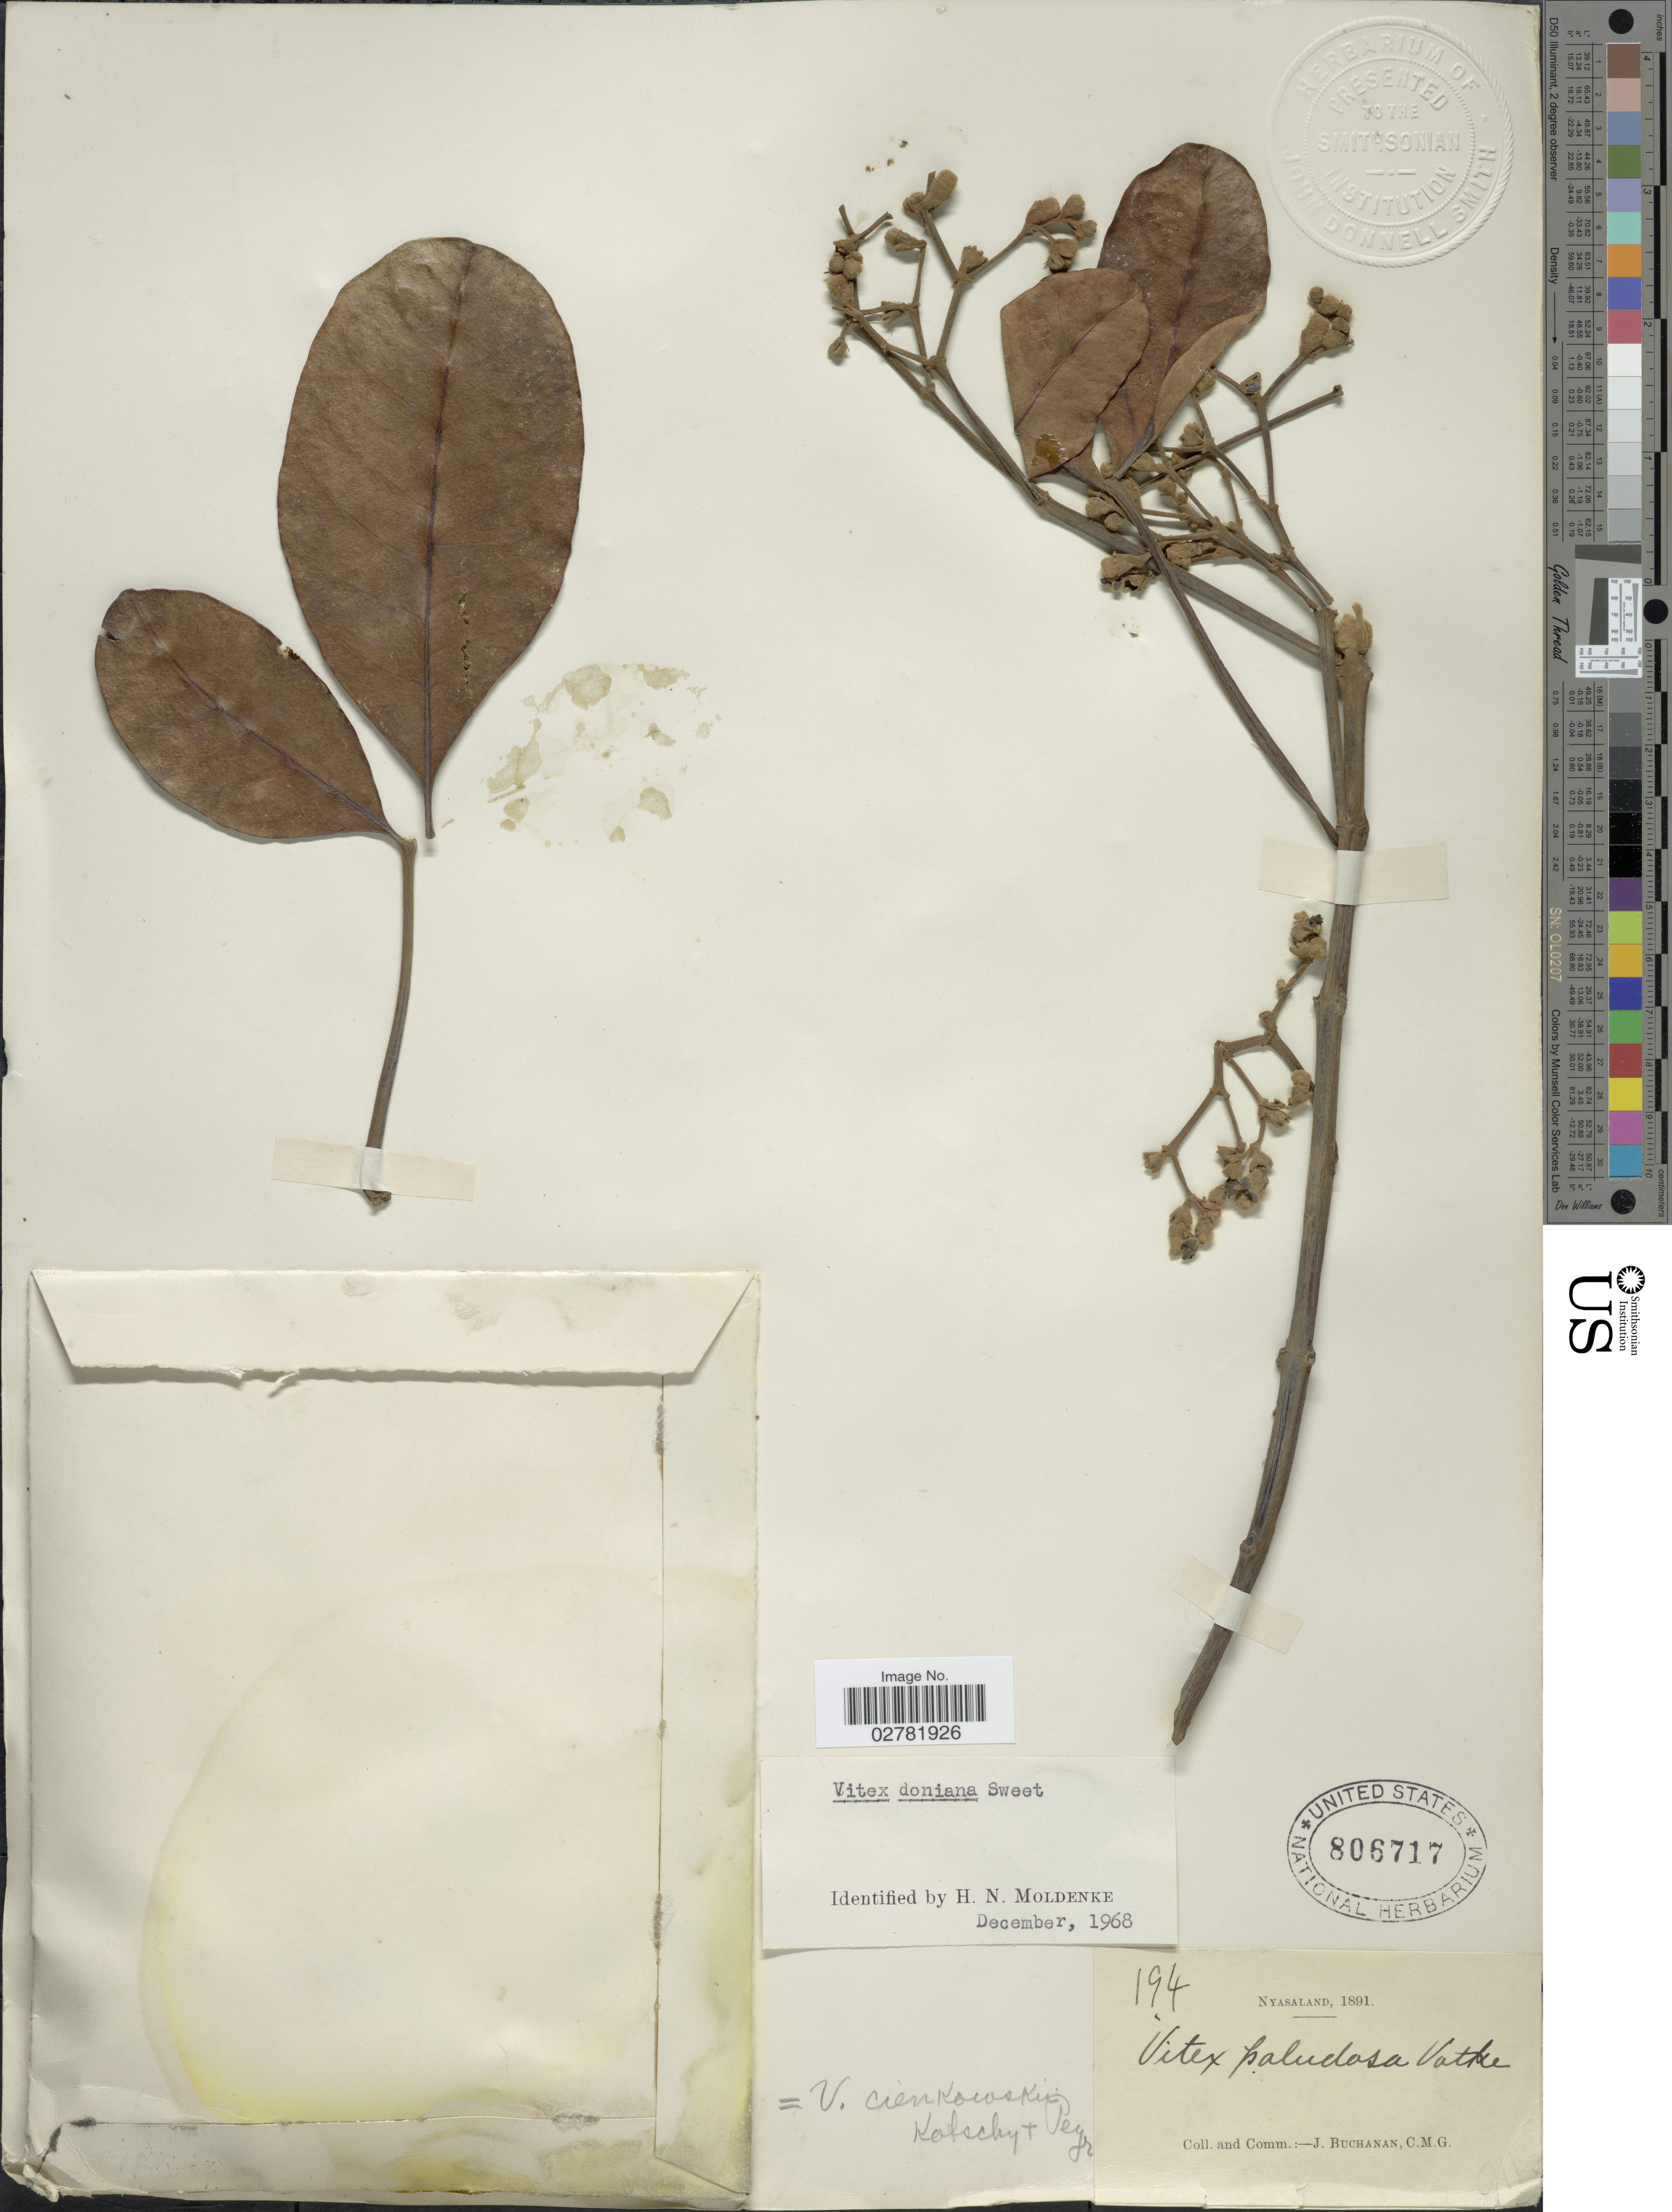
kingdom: Plantae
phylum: Tracheophyta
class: Magnoliopsida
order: Lamiales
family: Lamiaceae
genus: Vitex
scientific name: Vitex doniana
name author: Sweet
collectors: J. Buchanan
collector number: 194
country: Malawi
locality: Nyasaland.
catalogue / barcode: US 806717